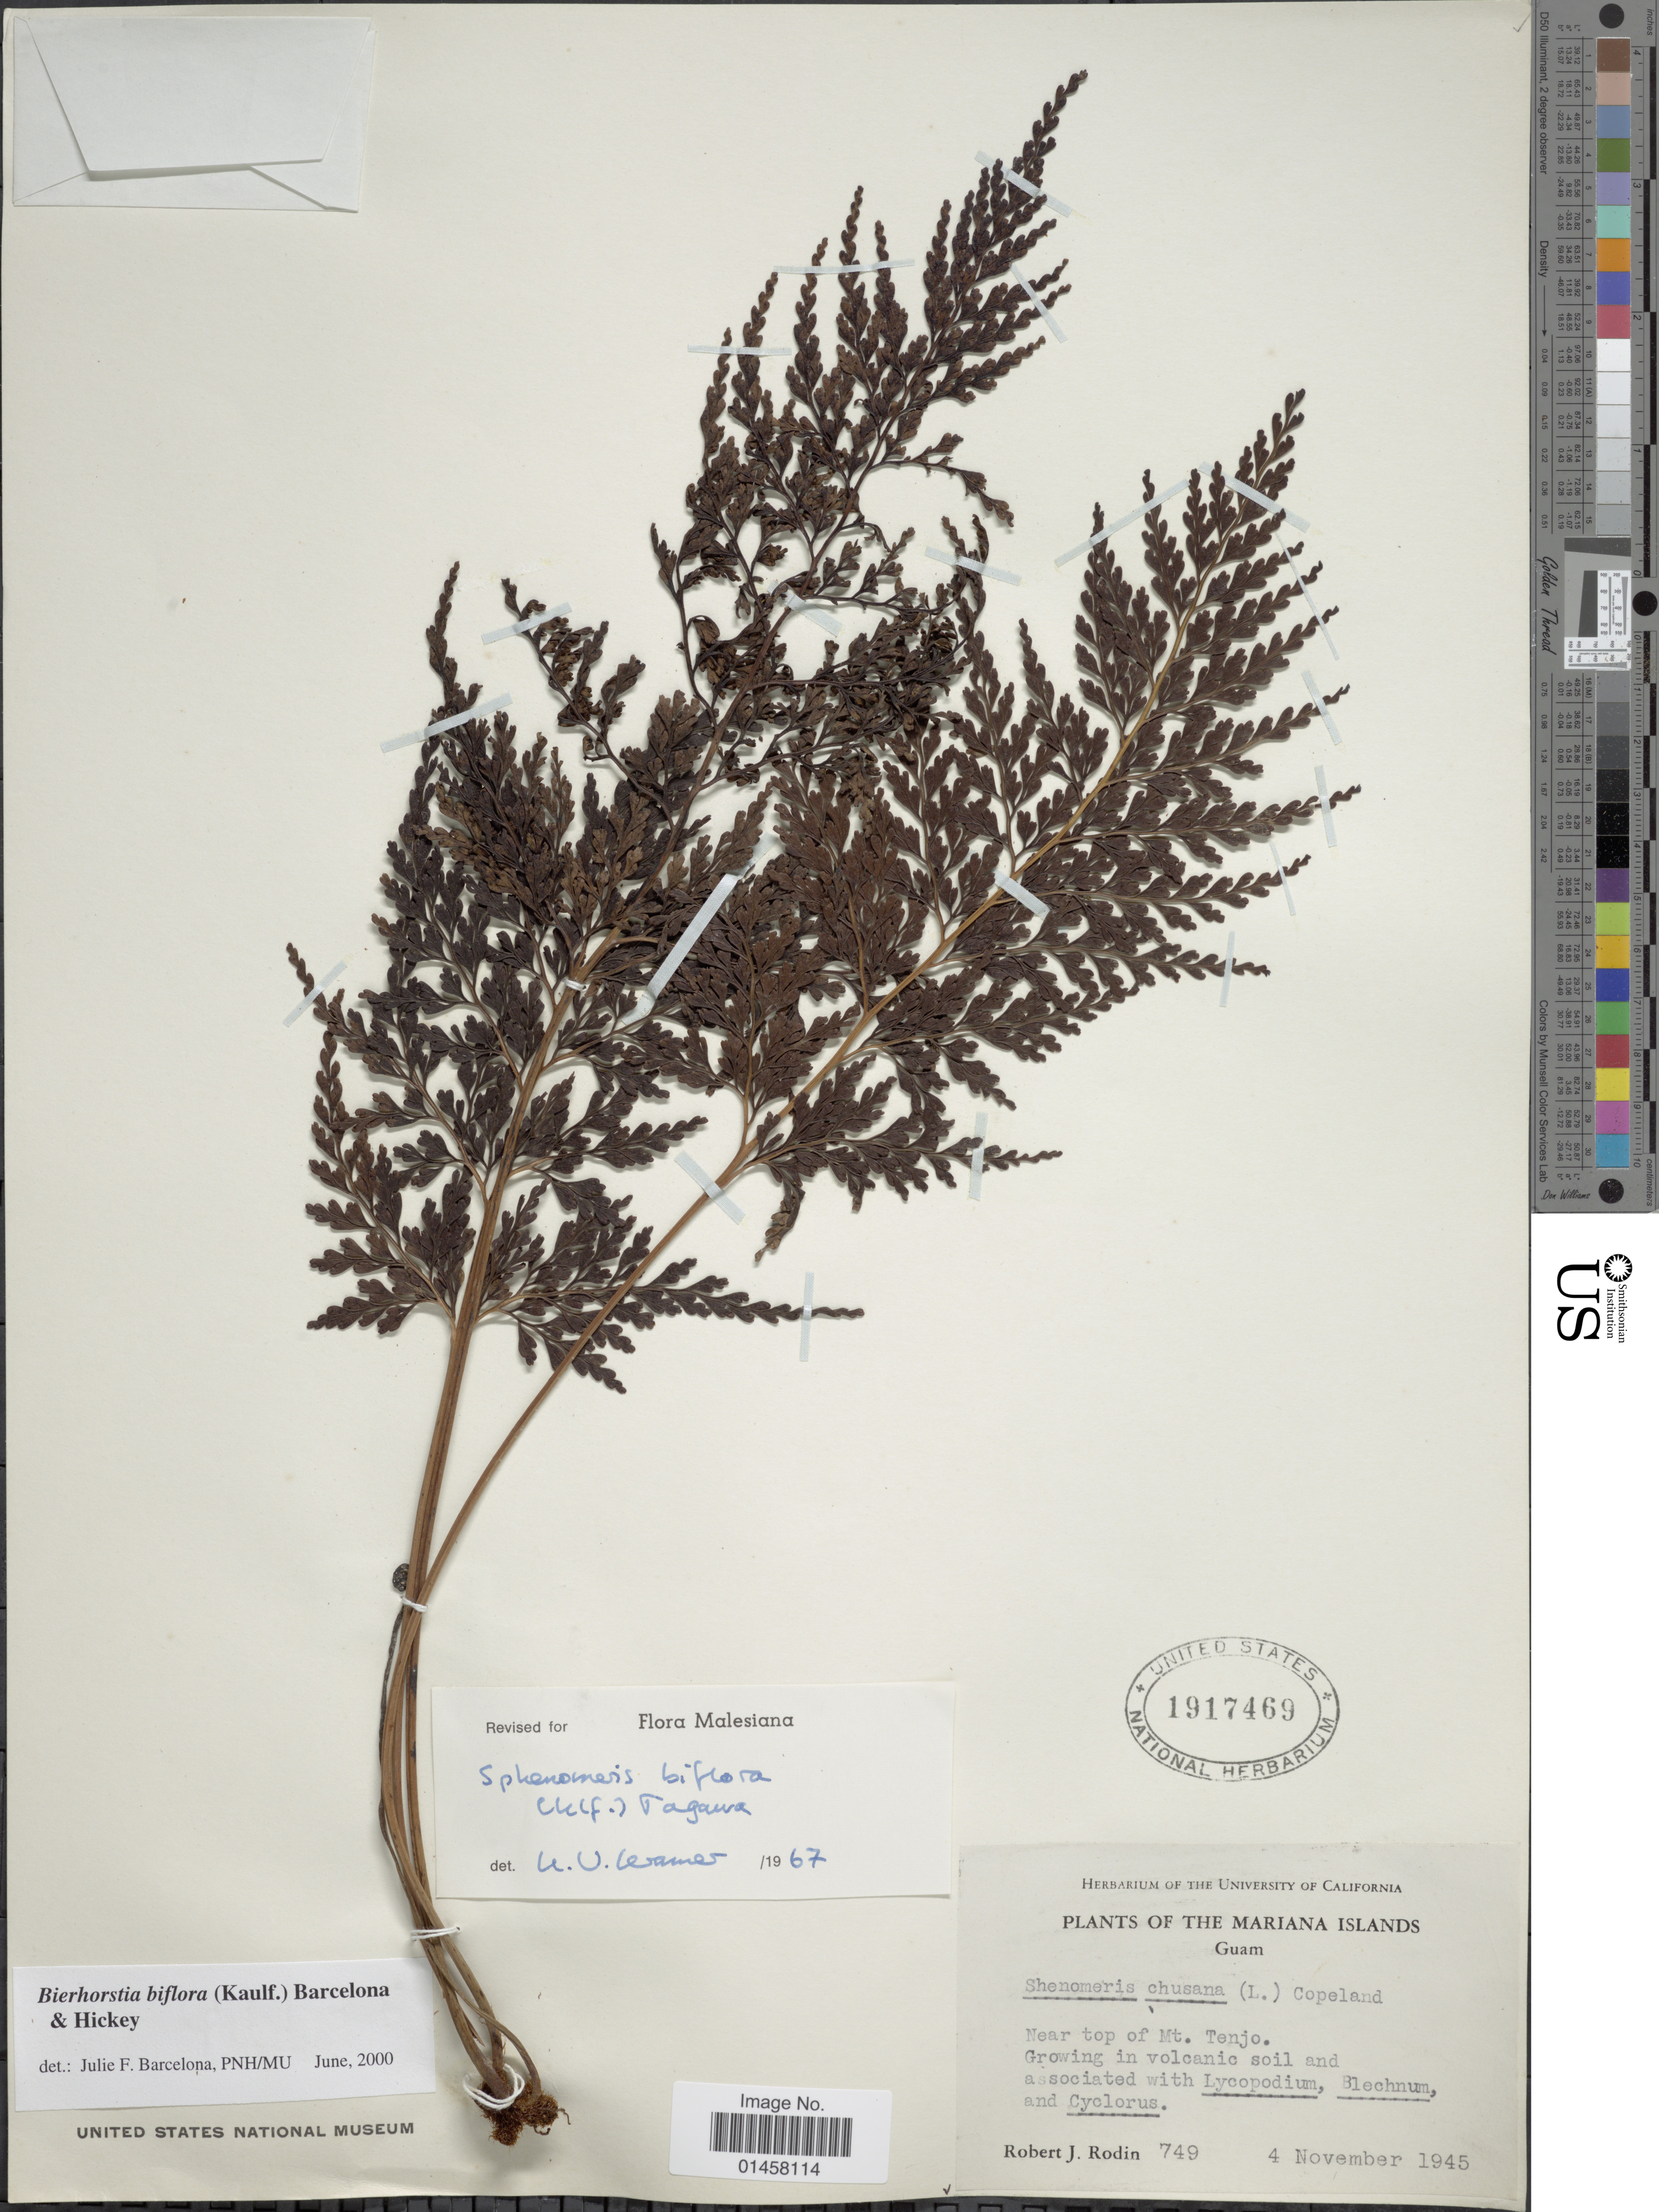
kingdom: Plantae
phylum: Tracheophyta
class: Polypodiopsida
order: Polypodiales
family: Lindsaeaceae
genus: Sphenomeris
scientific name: Sphenomeris biflora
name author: (Kaulf.) Mett.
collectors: R. J. Rodin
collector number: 749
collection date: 1945-11-04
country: Guam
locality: The Mariana Islands Guam, near top of Mt. Tenjo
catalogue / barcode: US 1917469